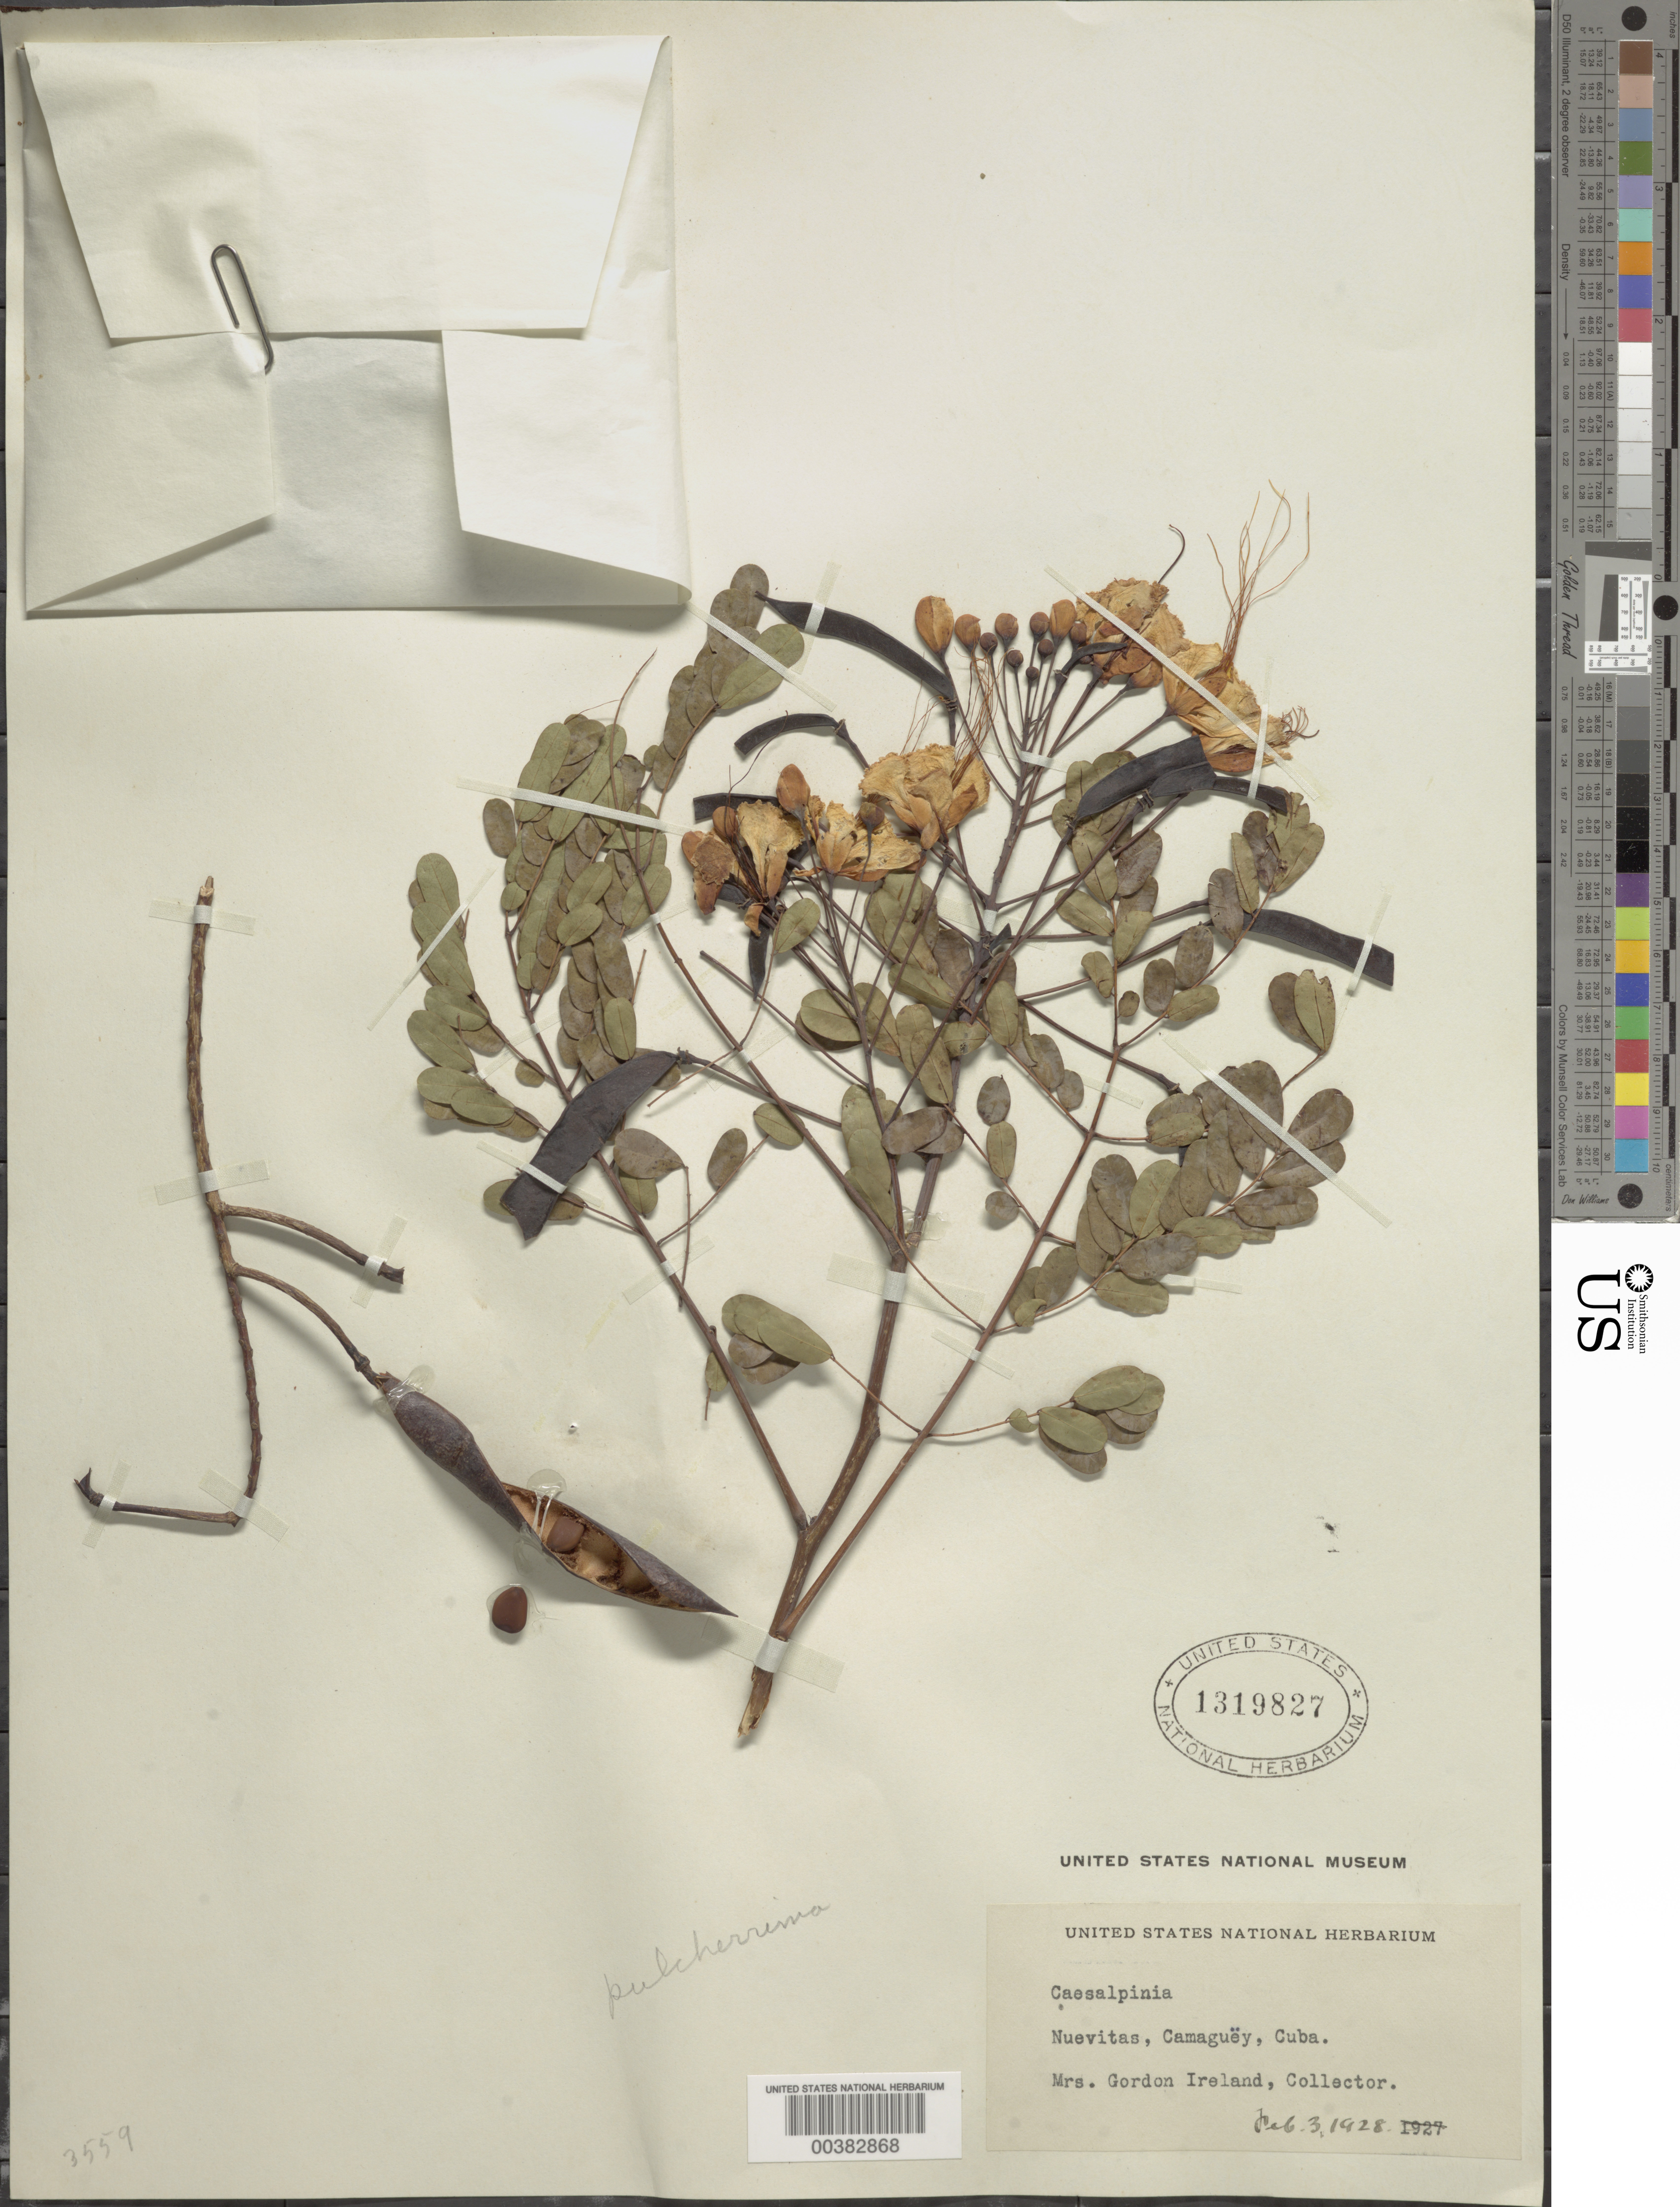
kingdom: Plantae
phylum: Tracheophyta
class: Magnoliopsida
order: Fabales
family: Fabaceae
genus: Caesalpinia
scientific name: Caesalpinia pulcherrima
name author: (L.) Sw.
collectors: G. Ireland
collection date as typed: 03 Feb 1928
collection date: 1928-02-03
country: Cuba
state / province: Camagüey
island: Greater Antilles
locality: Nuevitas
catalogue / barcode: US 1319827